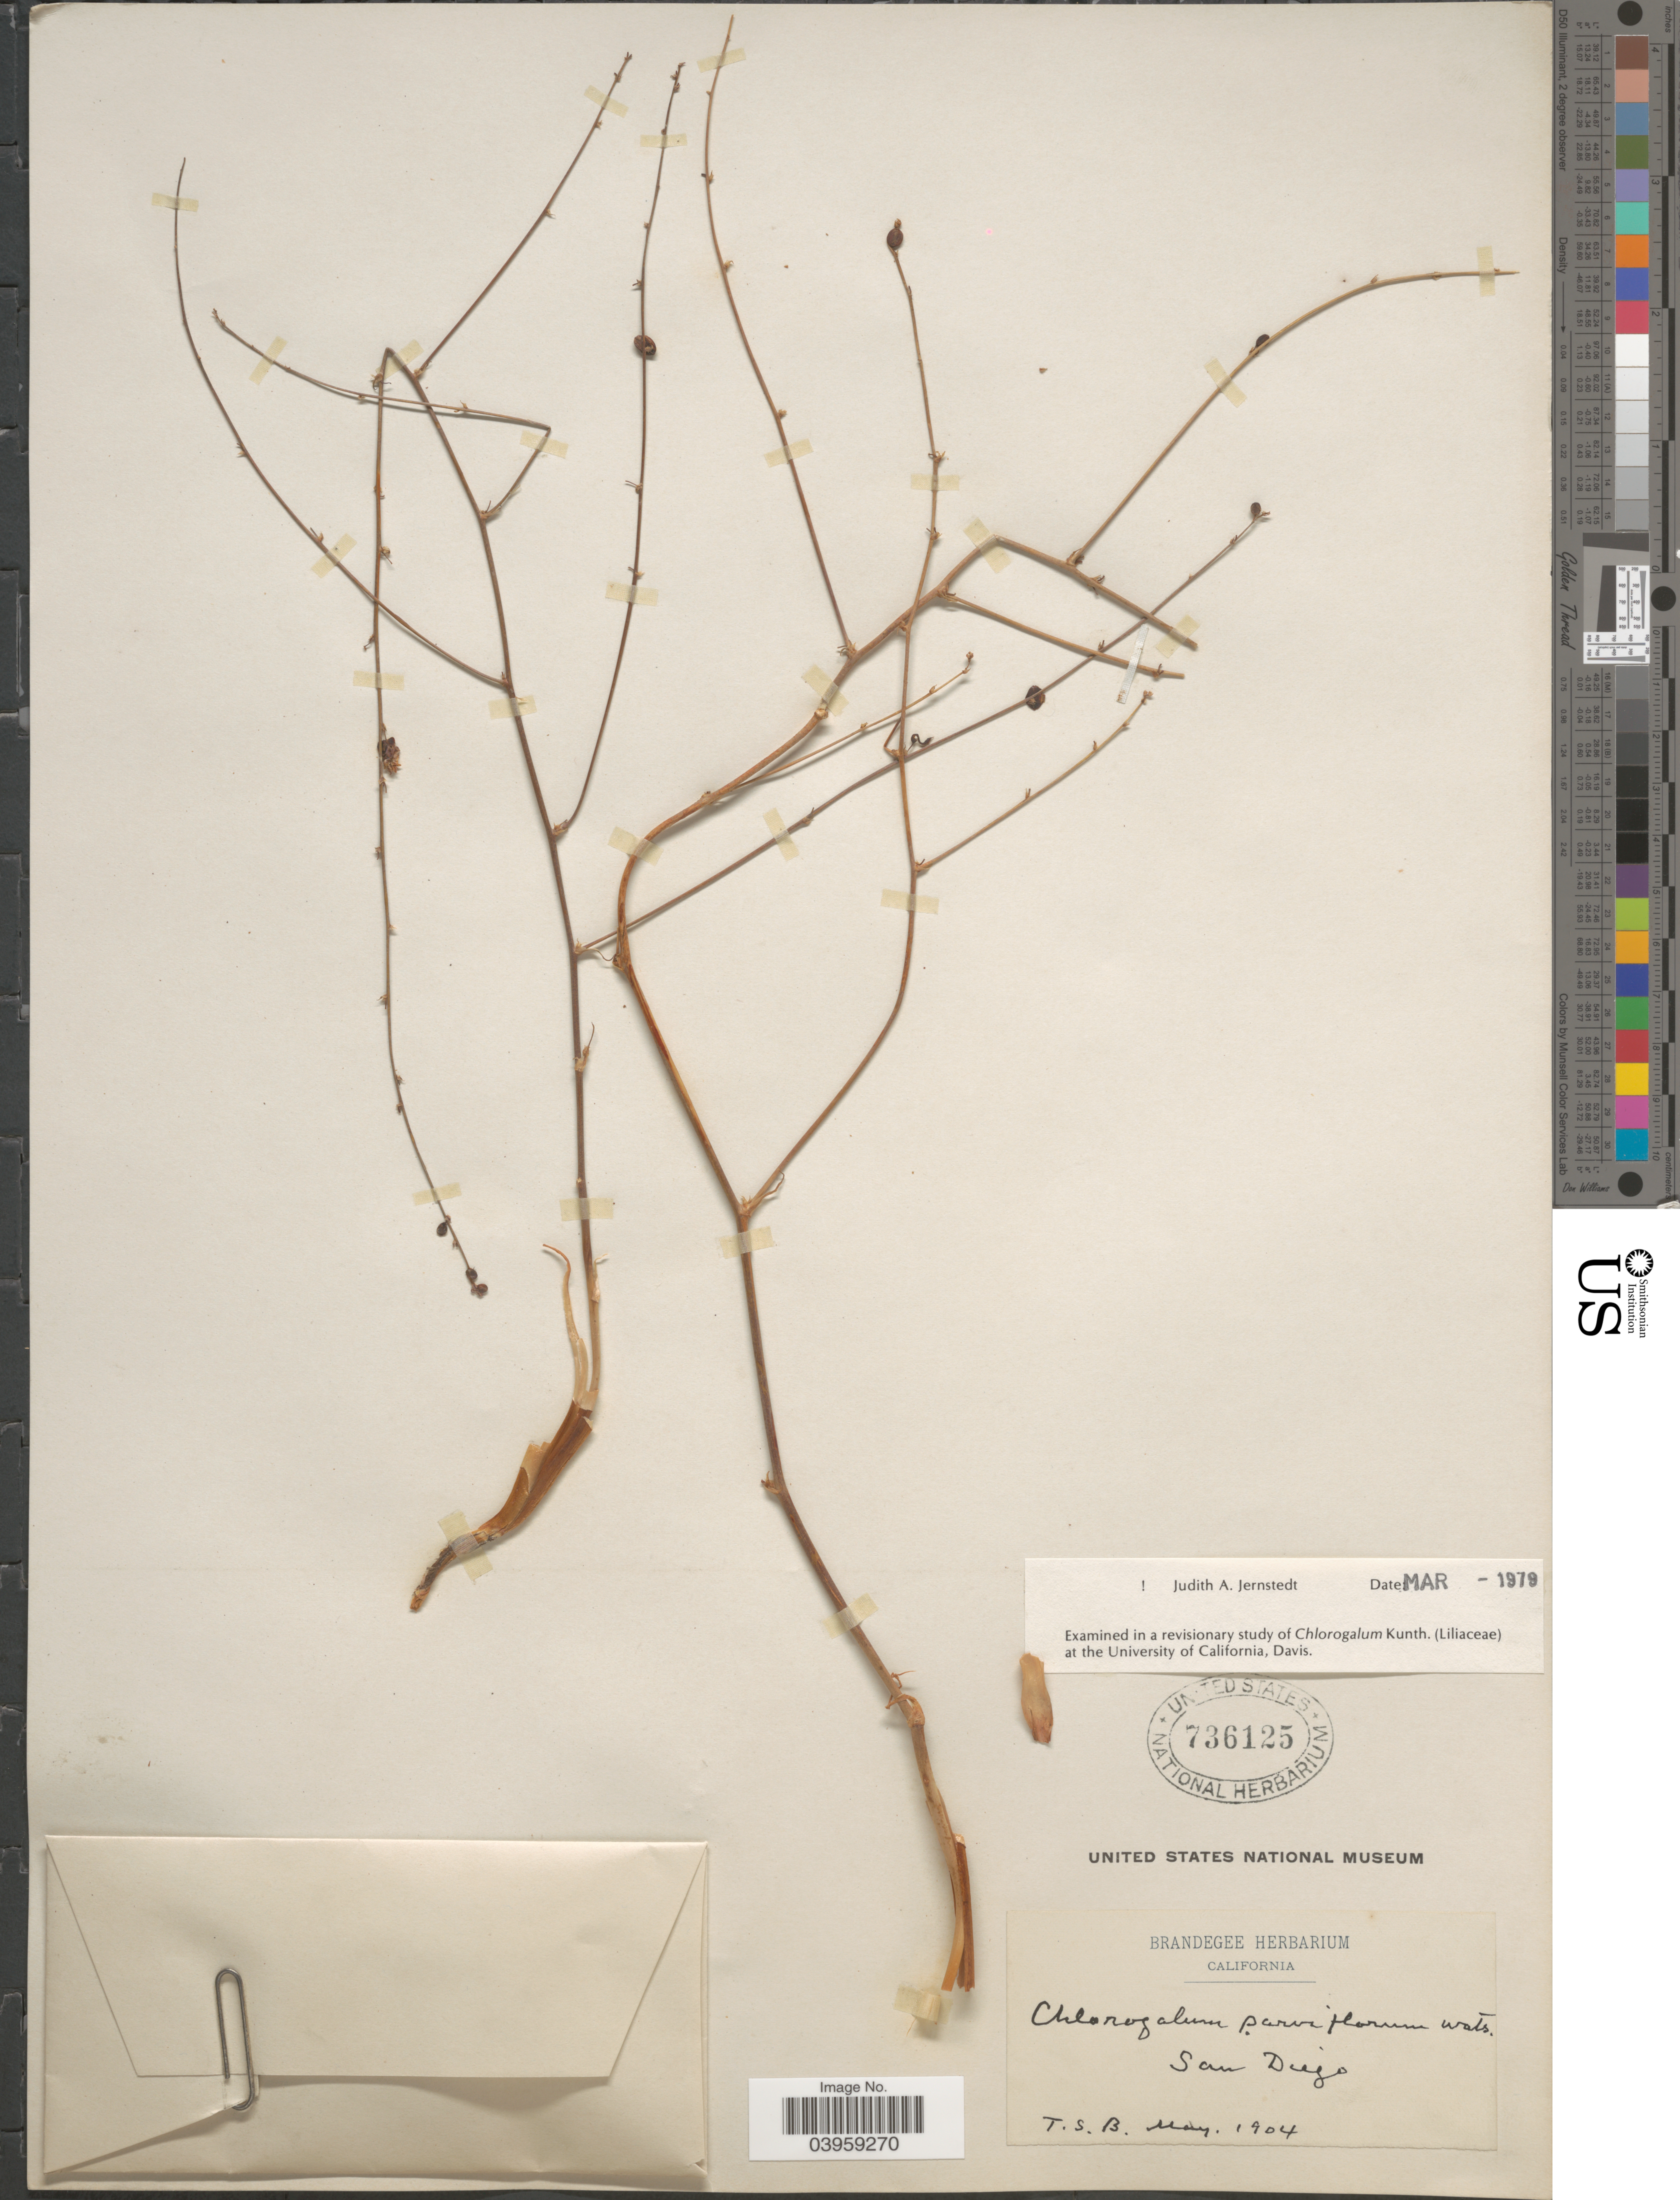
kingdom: Plantae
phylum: Tracheophyta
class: Liliopsida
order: Asparagales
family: Asparagaceae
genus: Chlorogalum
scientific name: Chlorogalum parviflorum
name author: S. Watson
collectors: T. S. B.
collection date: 1904-05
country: United States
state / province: California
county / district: San Diego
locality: San Diego.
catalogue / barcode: US 736125